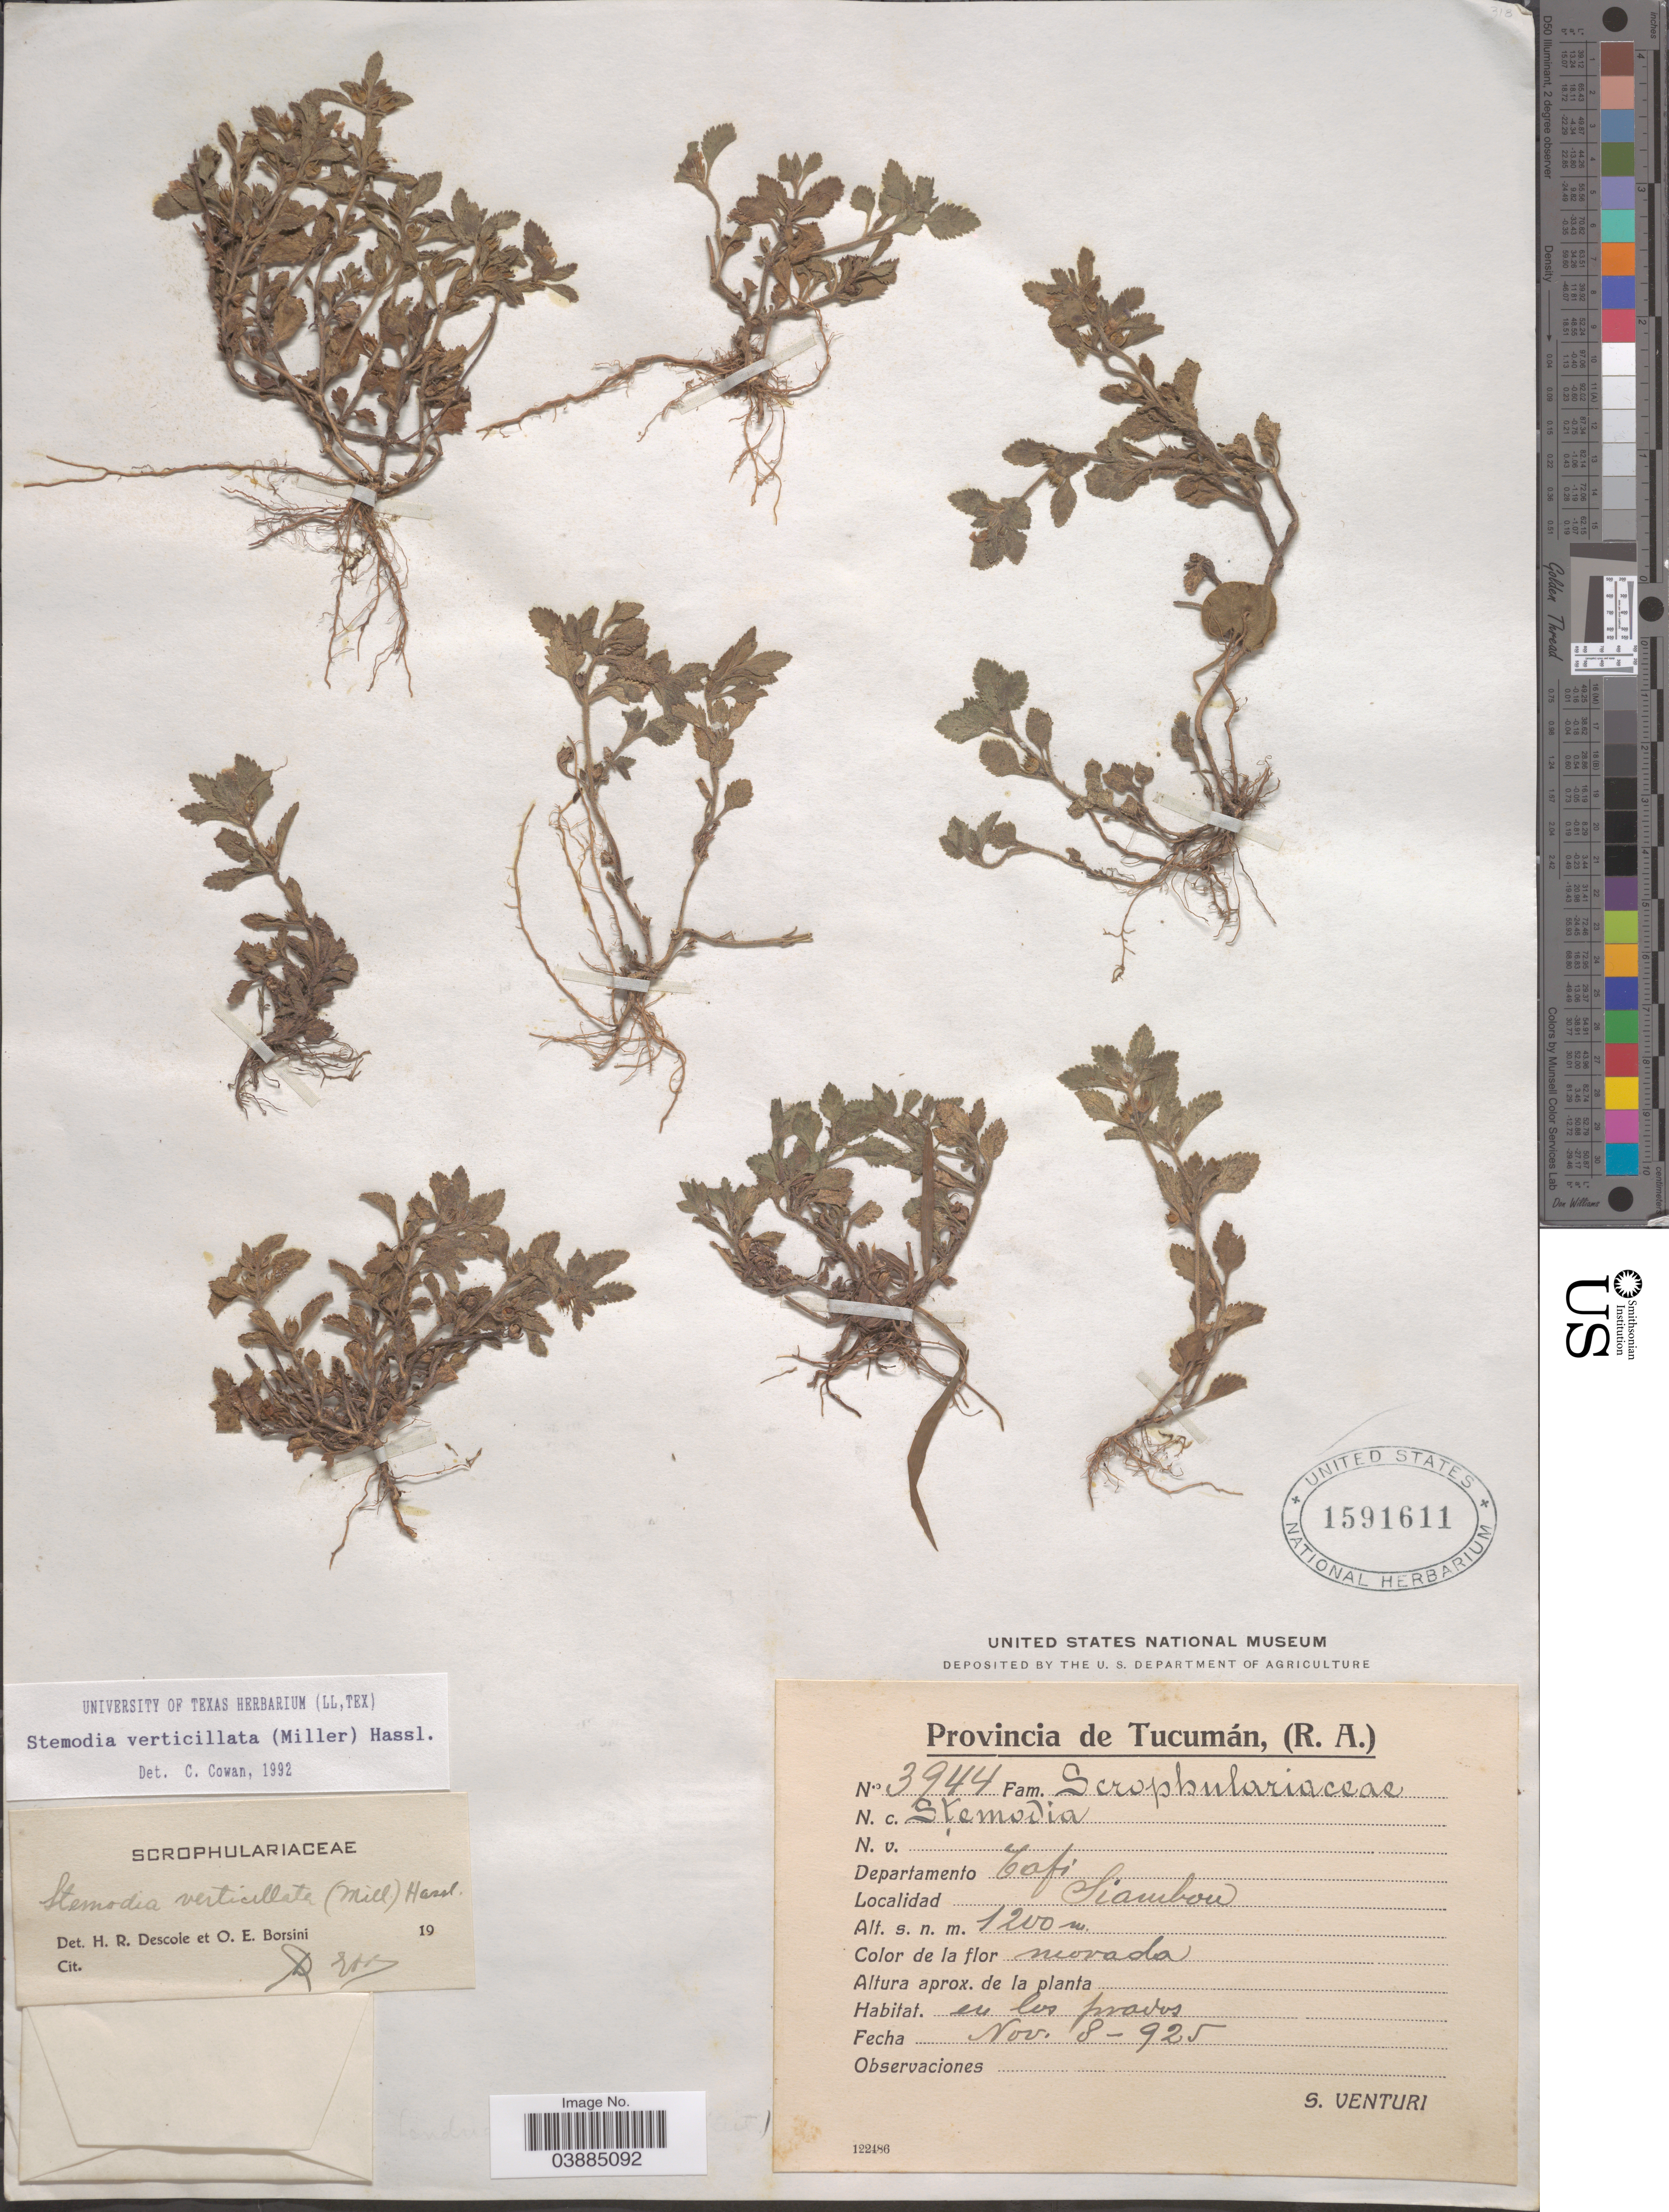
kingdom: Plantae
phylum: Tracheophyta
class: Magnoliopsida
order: Lamiales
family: Plantaginaceae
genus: Stemodia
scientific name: Stemodia verticillata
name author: (Mill.) Hassl.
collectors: S. Venturi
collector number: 3944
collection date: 1925-11-08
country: Argentina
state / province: Tucuman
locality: Departamento Tafi. Siambon.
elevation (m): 1200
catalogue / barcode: US 1591611